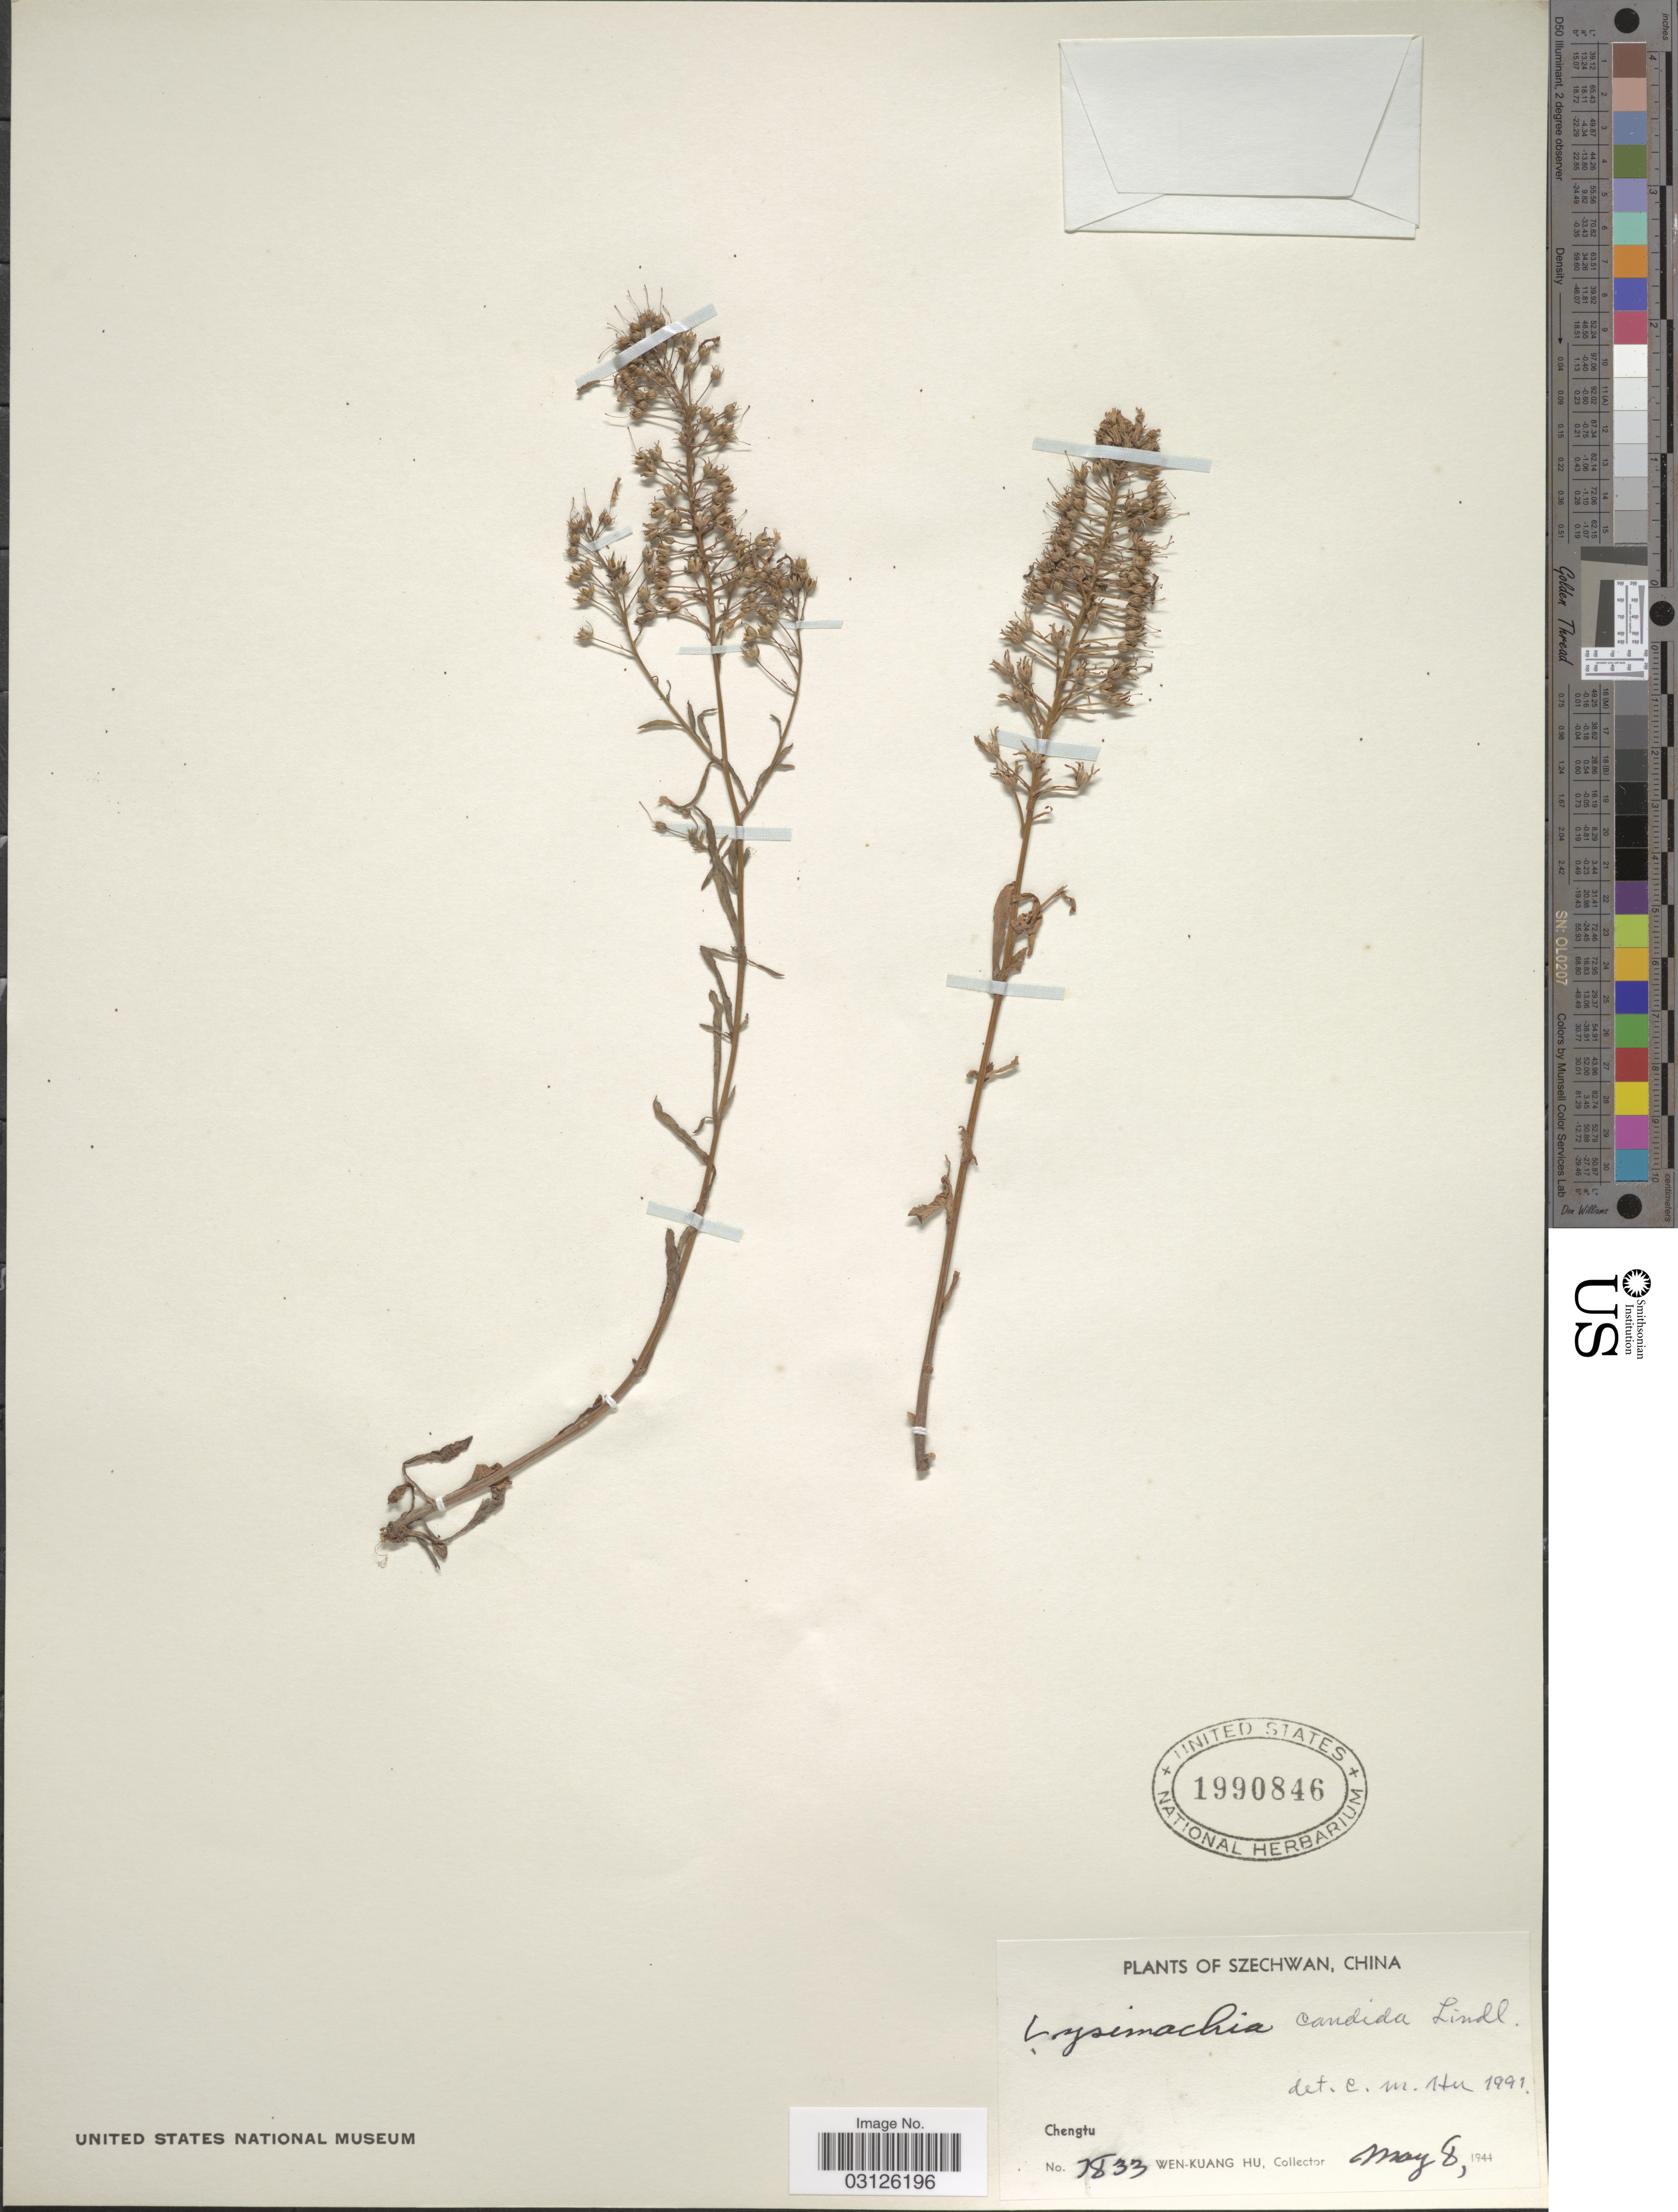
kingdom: Plantae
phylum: Tracheophyta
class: Magnoliopsida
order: Ericales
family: Primulaceae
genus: Lysimachia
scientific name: Lysimachia candida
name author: Lindl.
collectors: W. K. Hu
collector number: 7833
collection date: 1944-05-08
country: China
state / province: Sichuan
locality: Szechwan. Chengtu.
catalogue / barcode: US 1990846